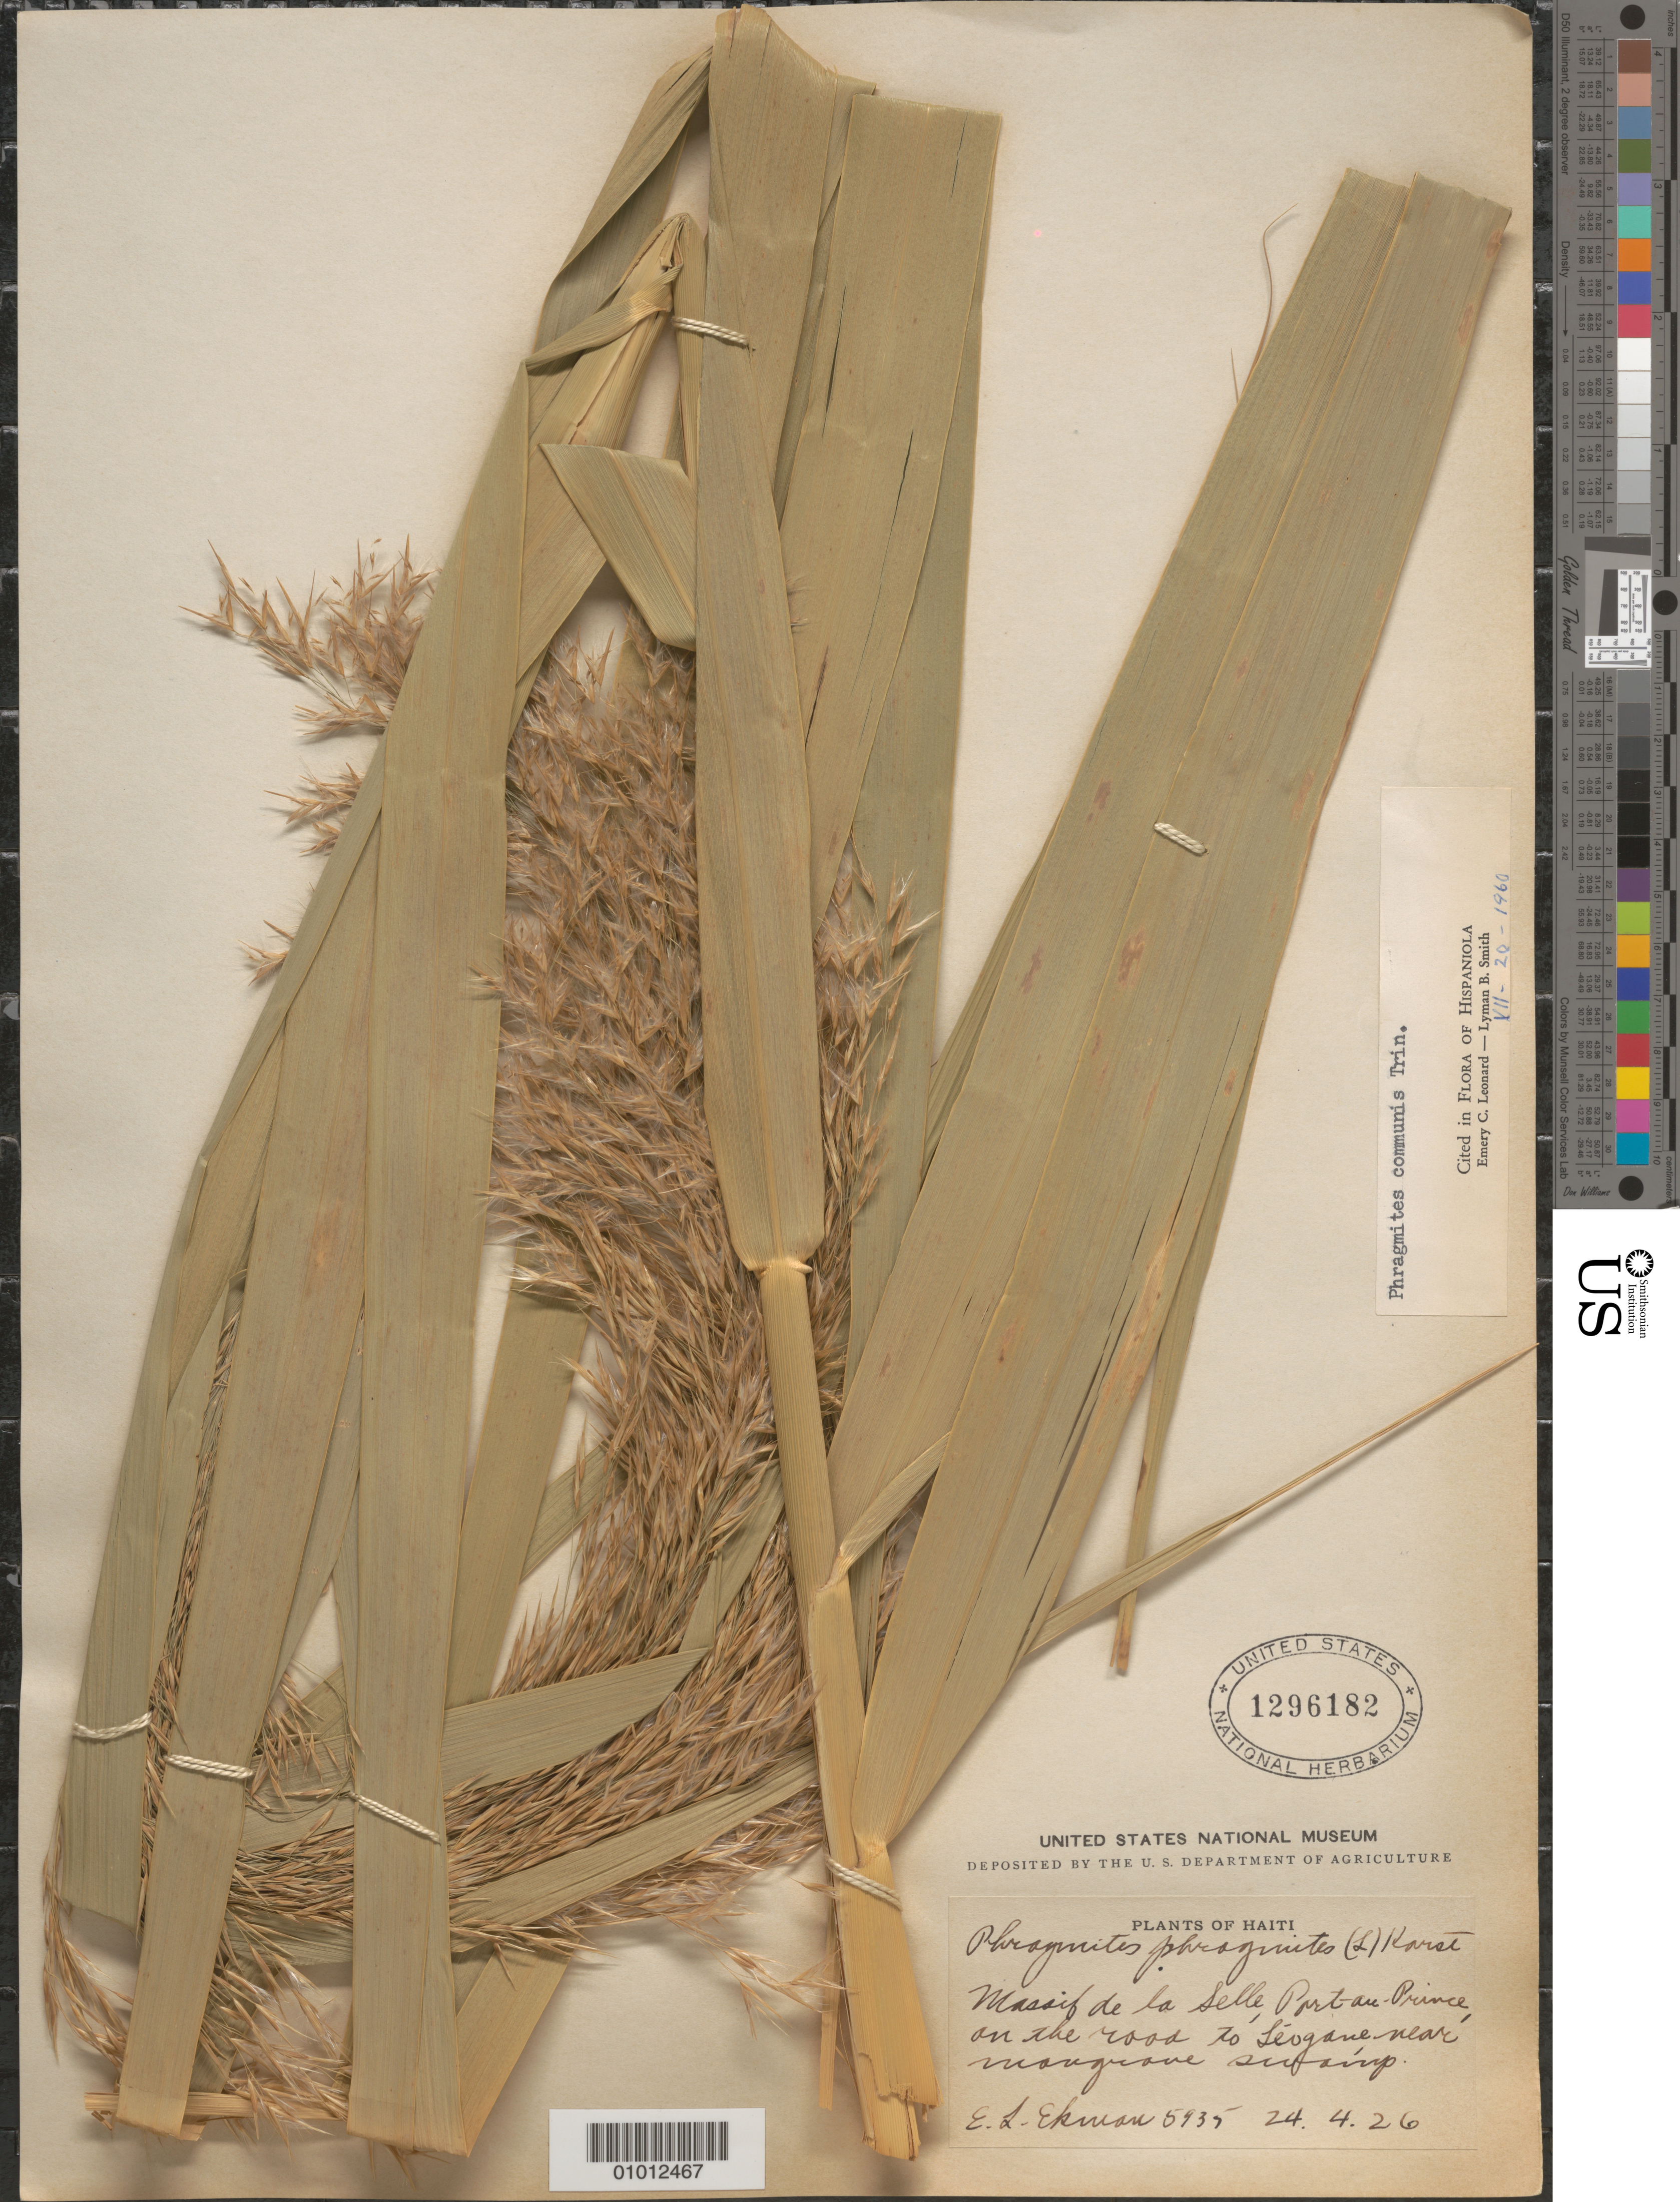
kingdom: Plantae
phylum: Tracheophyta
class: Liliopsida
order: Poales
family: Poaceae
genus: Phragmites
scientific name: Phragmites australis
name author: (Cav.) Trin. ex Steud.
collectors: E. L. Ekman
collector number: H 5935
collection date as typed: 24 Apr 1926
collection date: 1926-04-24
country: Haiti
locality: Massif de la Selle, Port-au-Prince, on the road to Leogane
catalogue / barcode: US 1296182